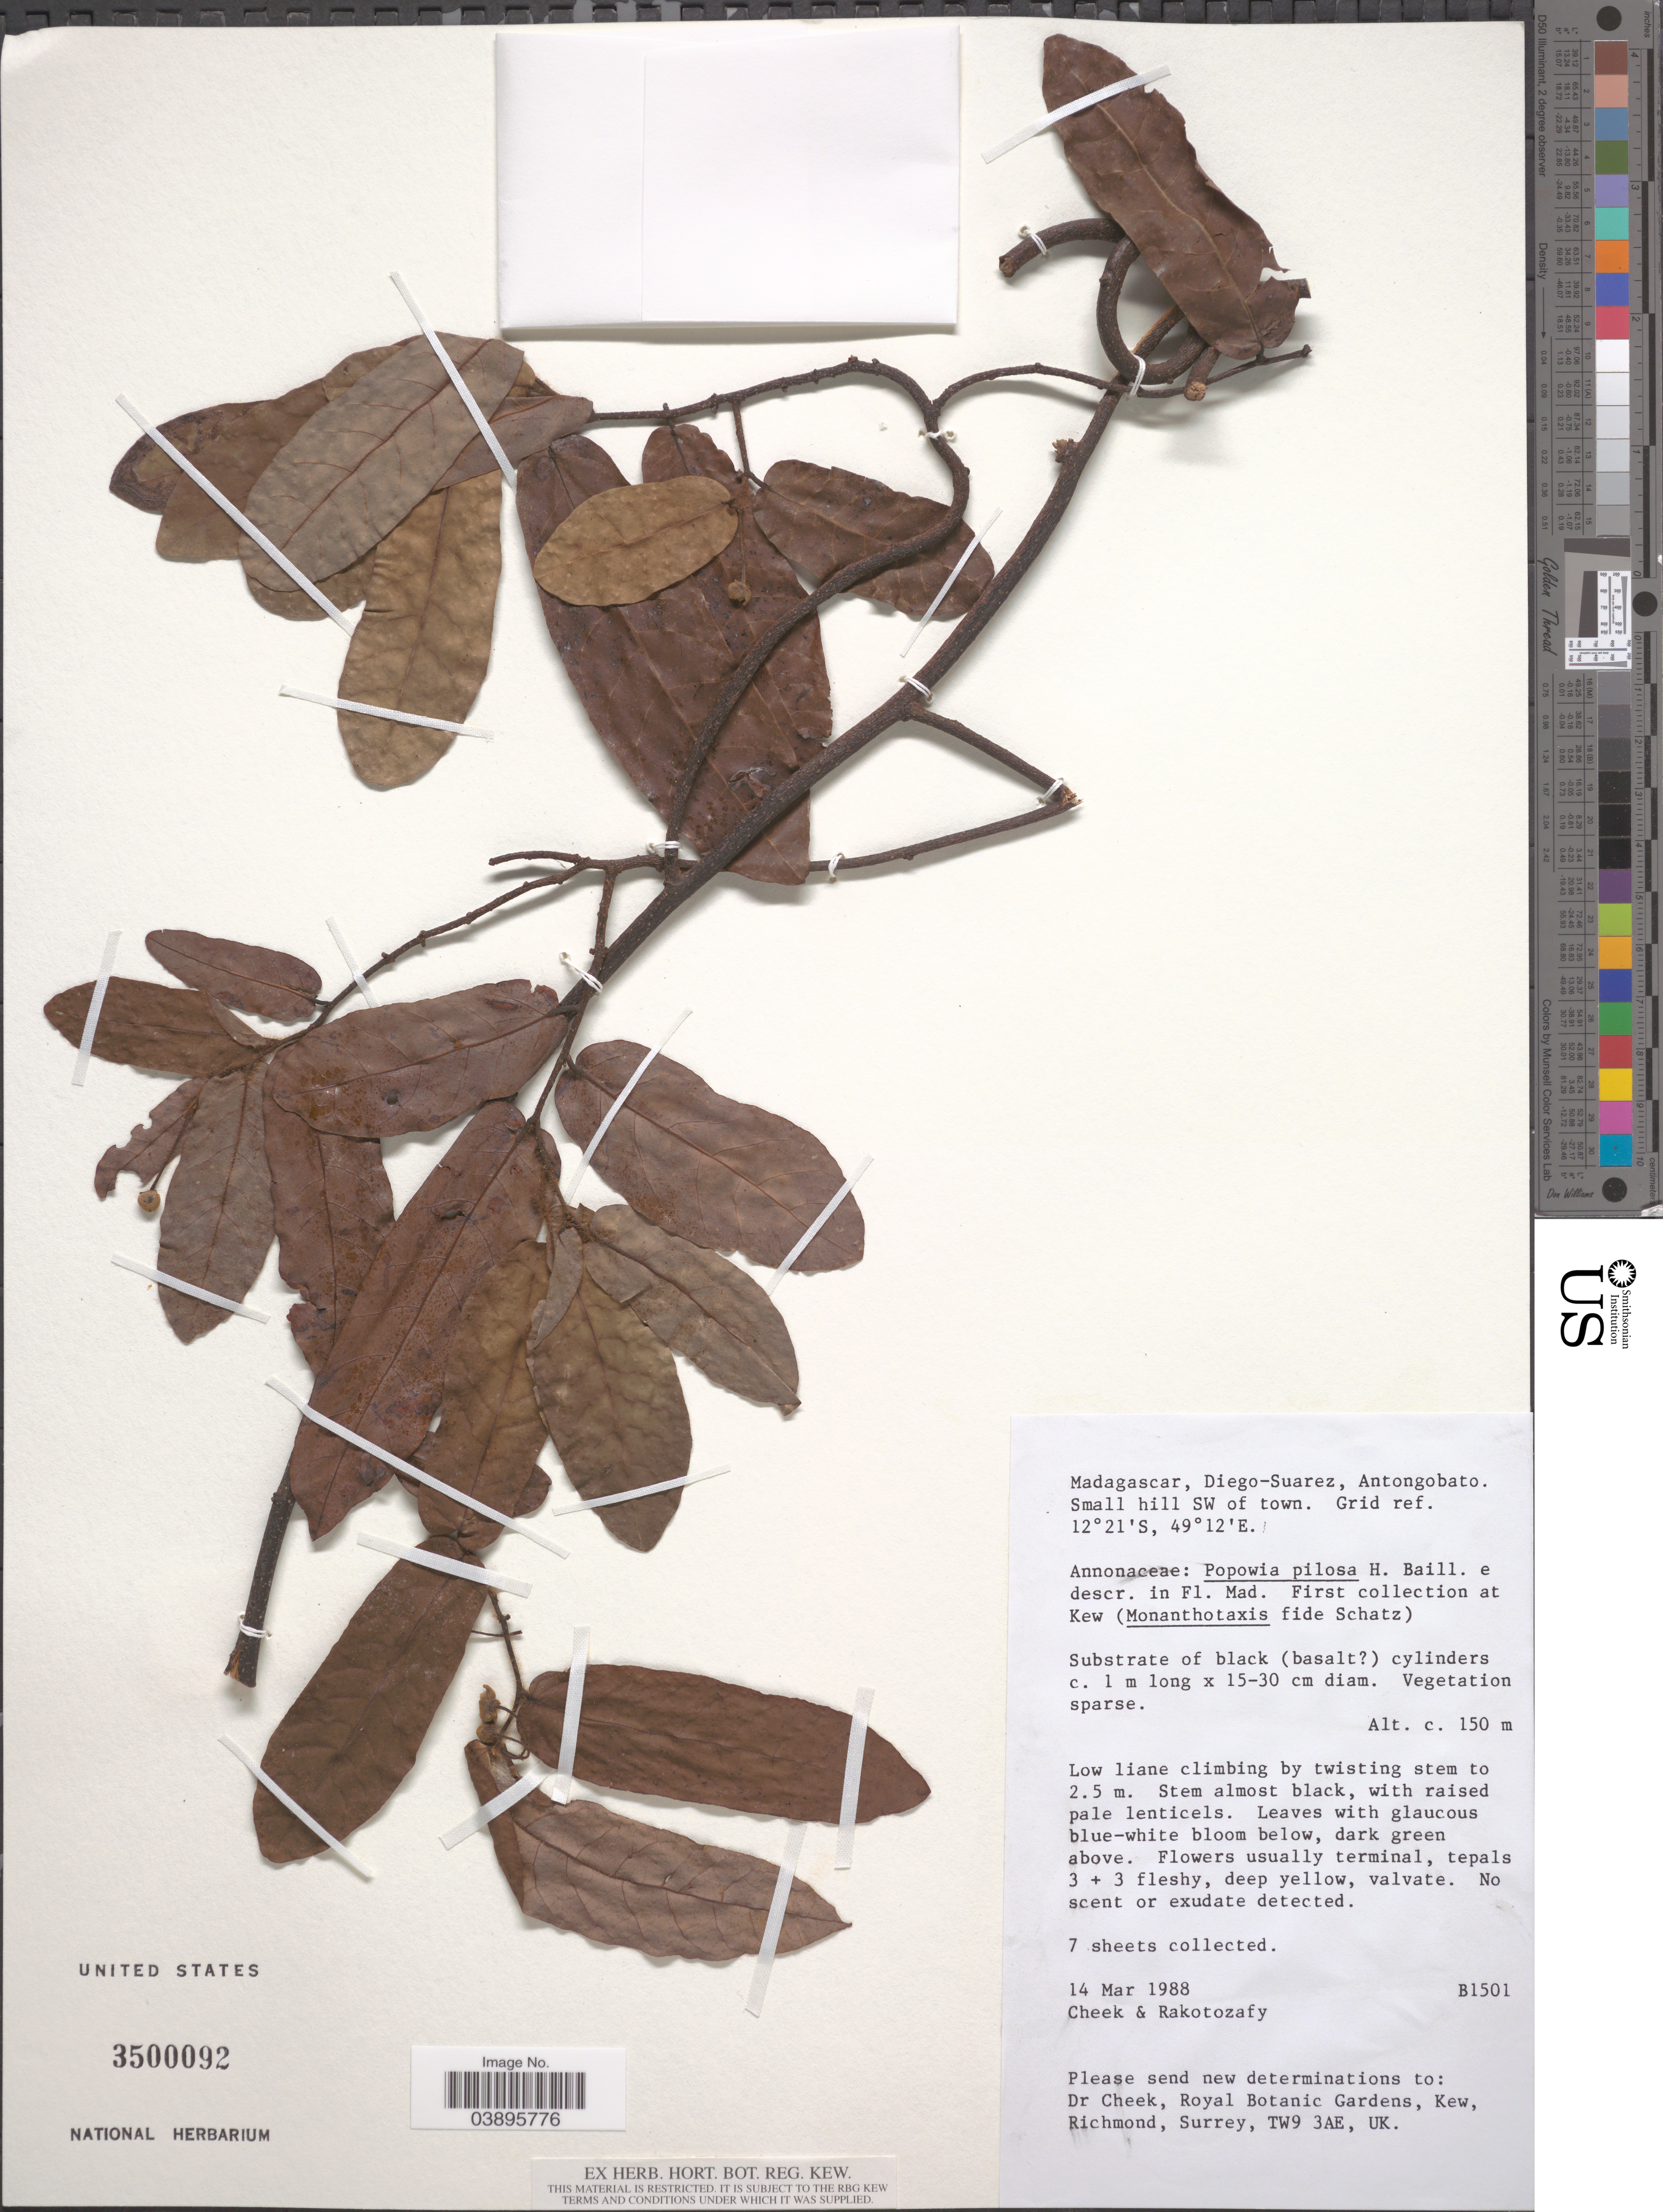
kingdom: Plantae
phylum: Tracheophyta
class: Magnoliopsida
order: Magnoliales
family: Annonaceae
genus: Popowia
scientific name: Popowia pilosa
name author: Baill.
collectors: -. Cheek & Rakotozafy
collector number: B1501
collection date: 1988-03-14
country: Madagascar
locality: Diego-Suarez, Antongobato. Small hill SW of town.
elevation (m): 150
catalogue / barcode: US 3500092